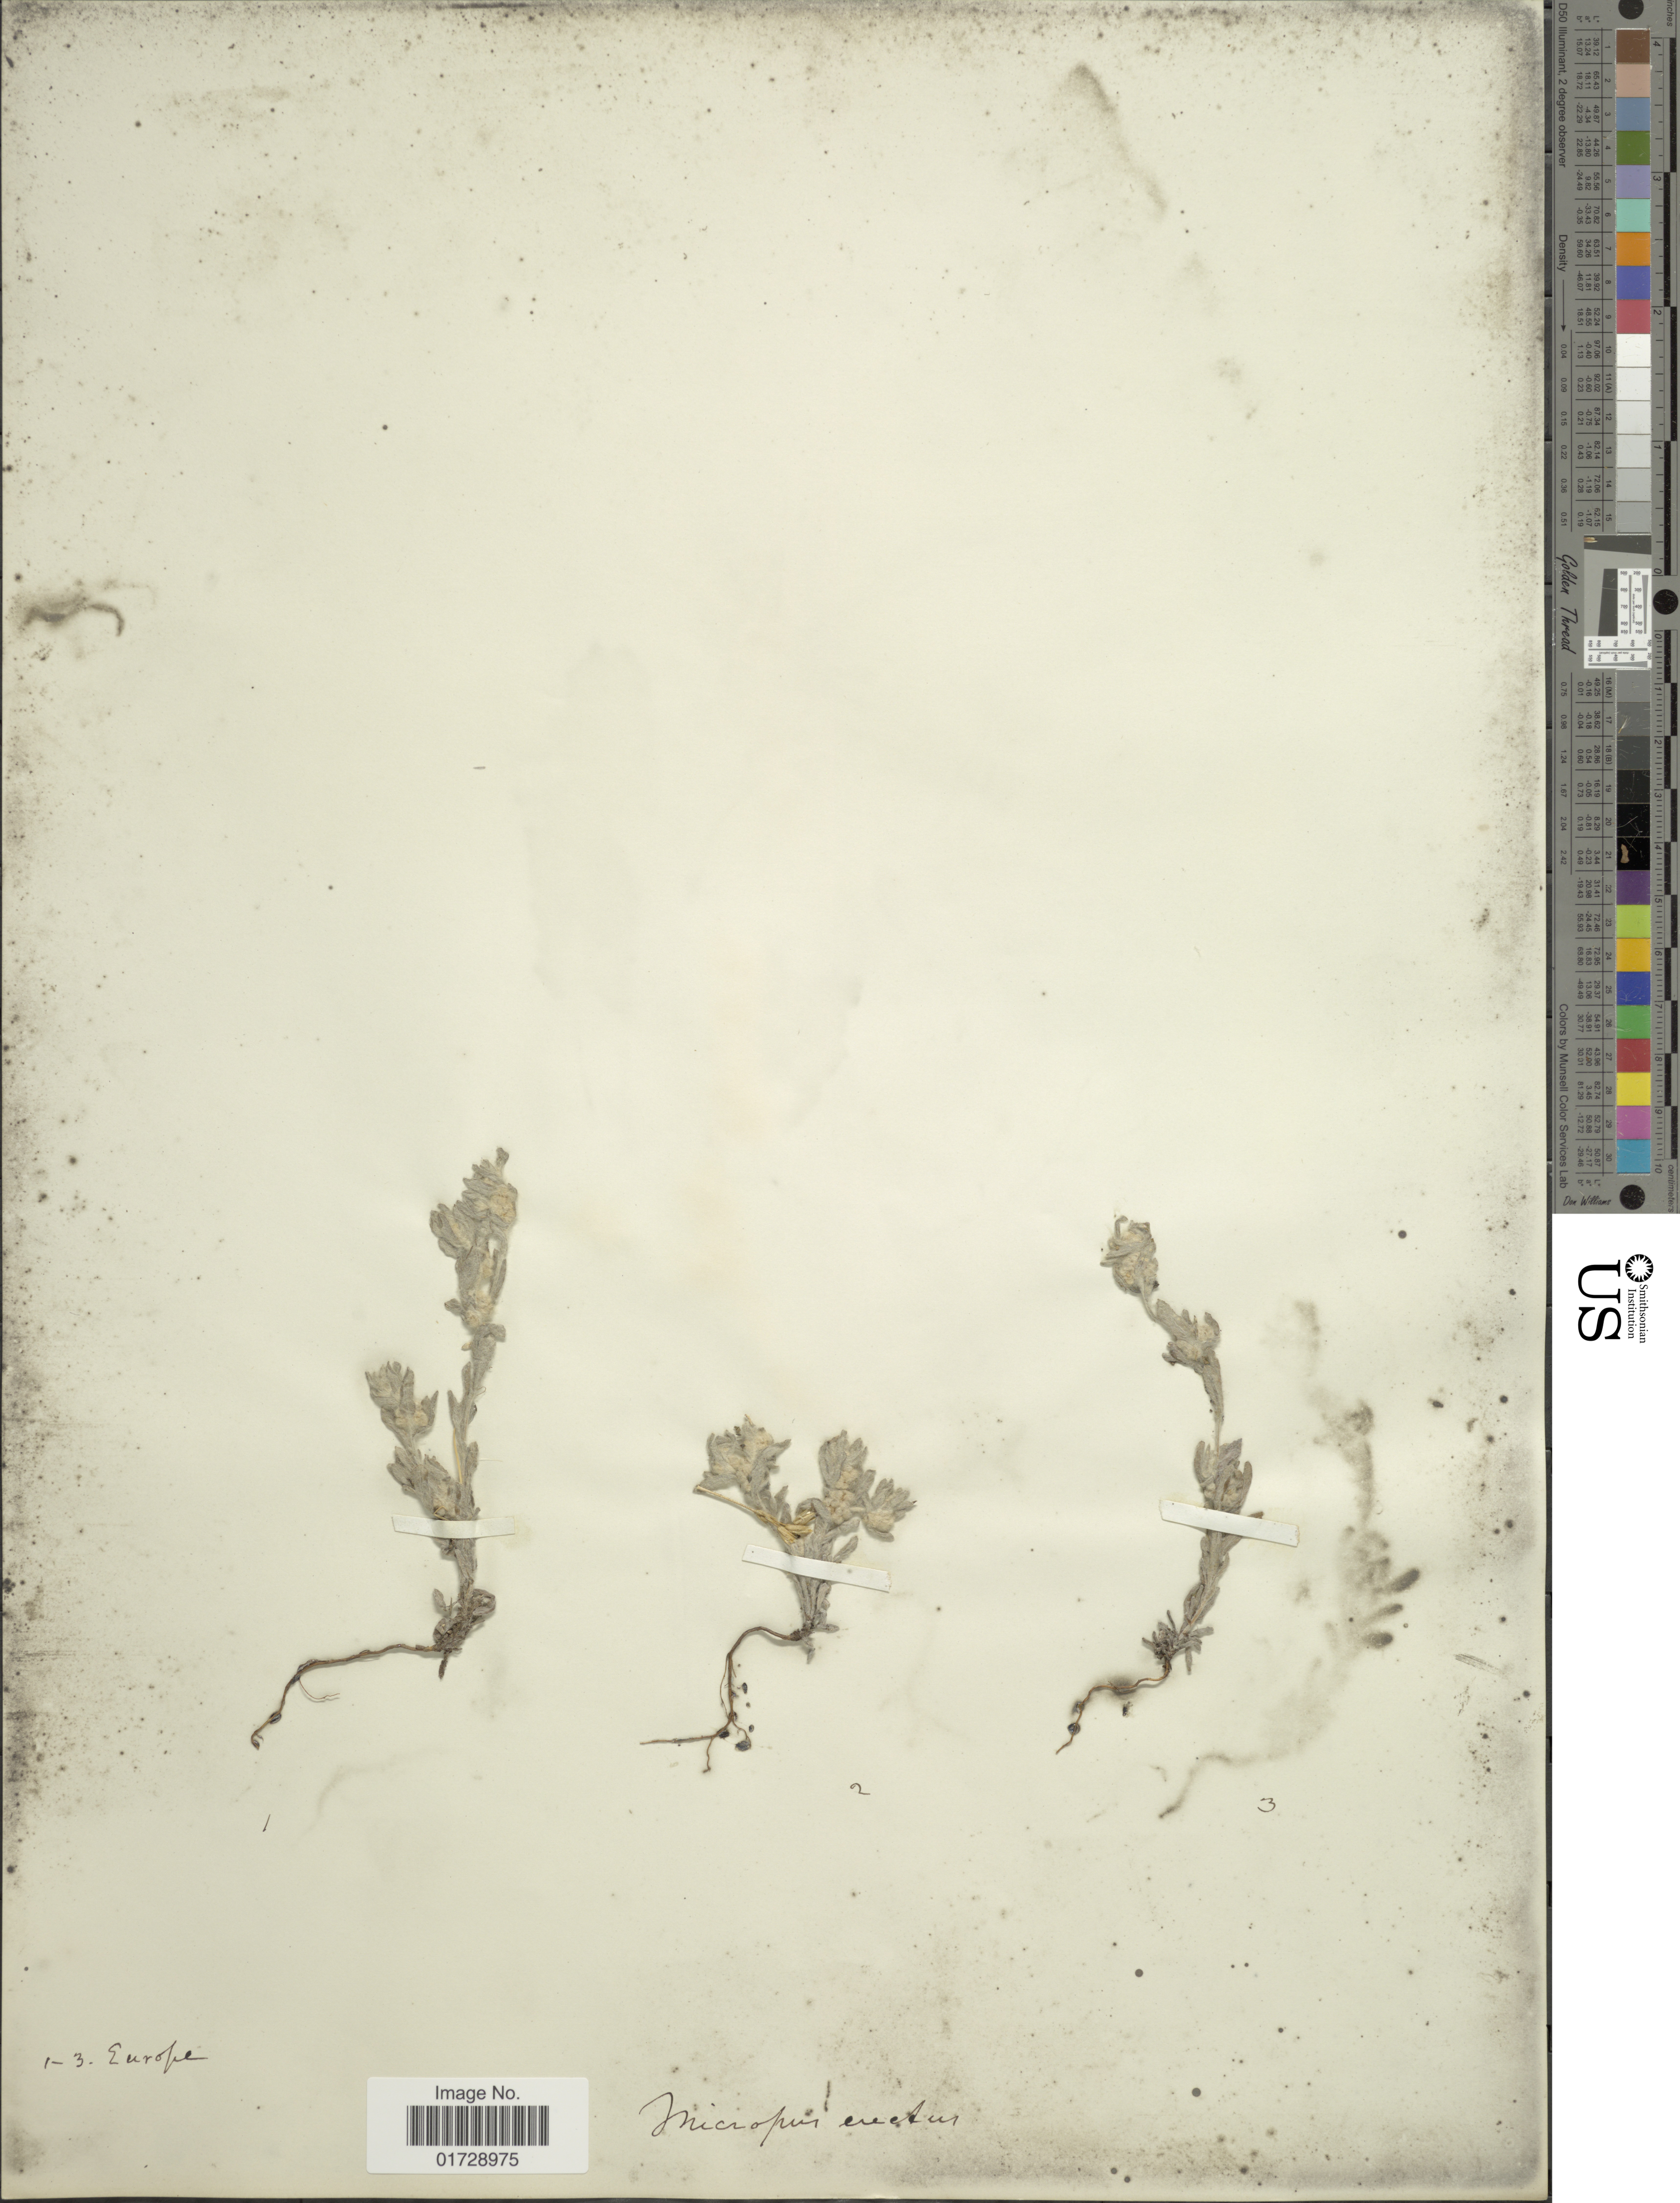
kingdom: Plantae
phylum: Tracheophyta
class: Magnoliopsida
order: Asterales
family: Asteraceae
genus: Micropus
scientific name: Micropus erectus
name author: L.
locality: Europe